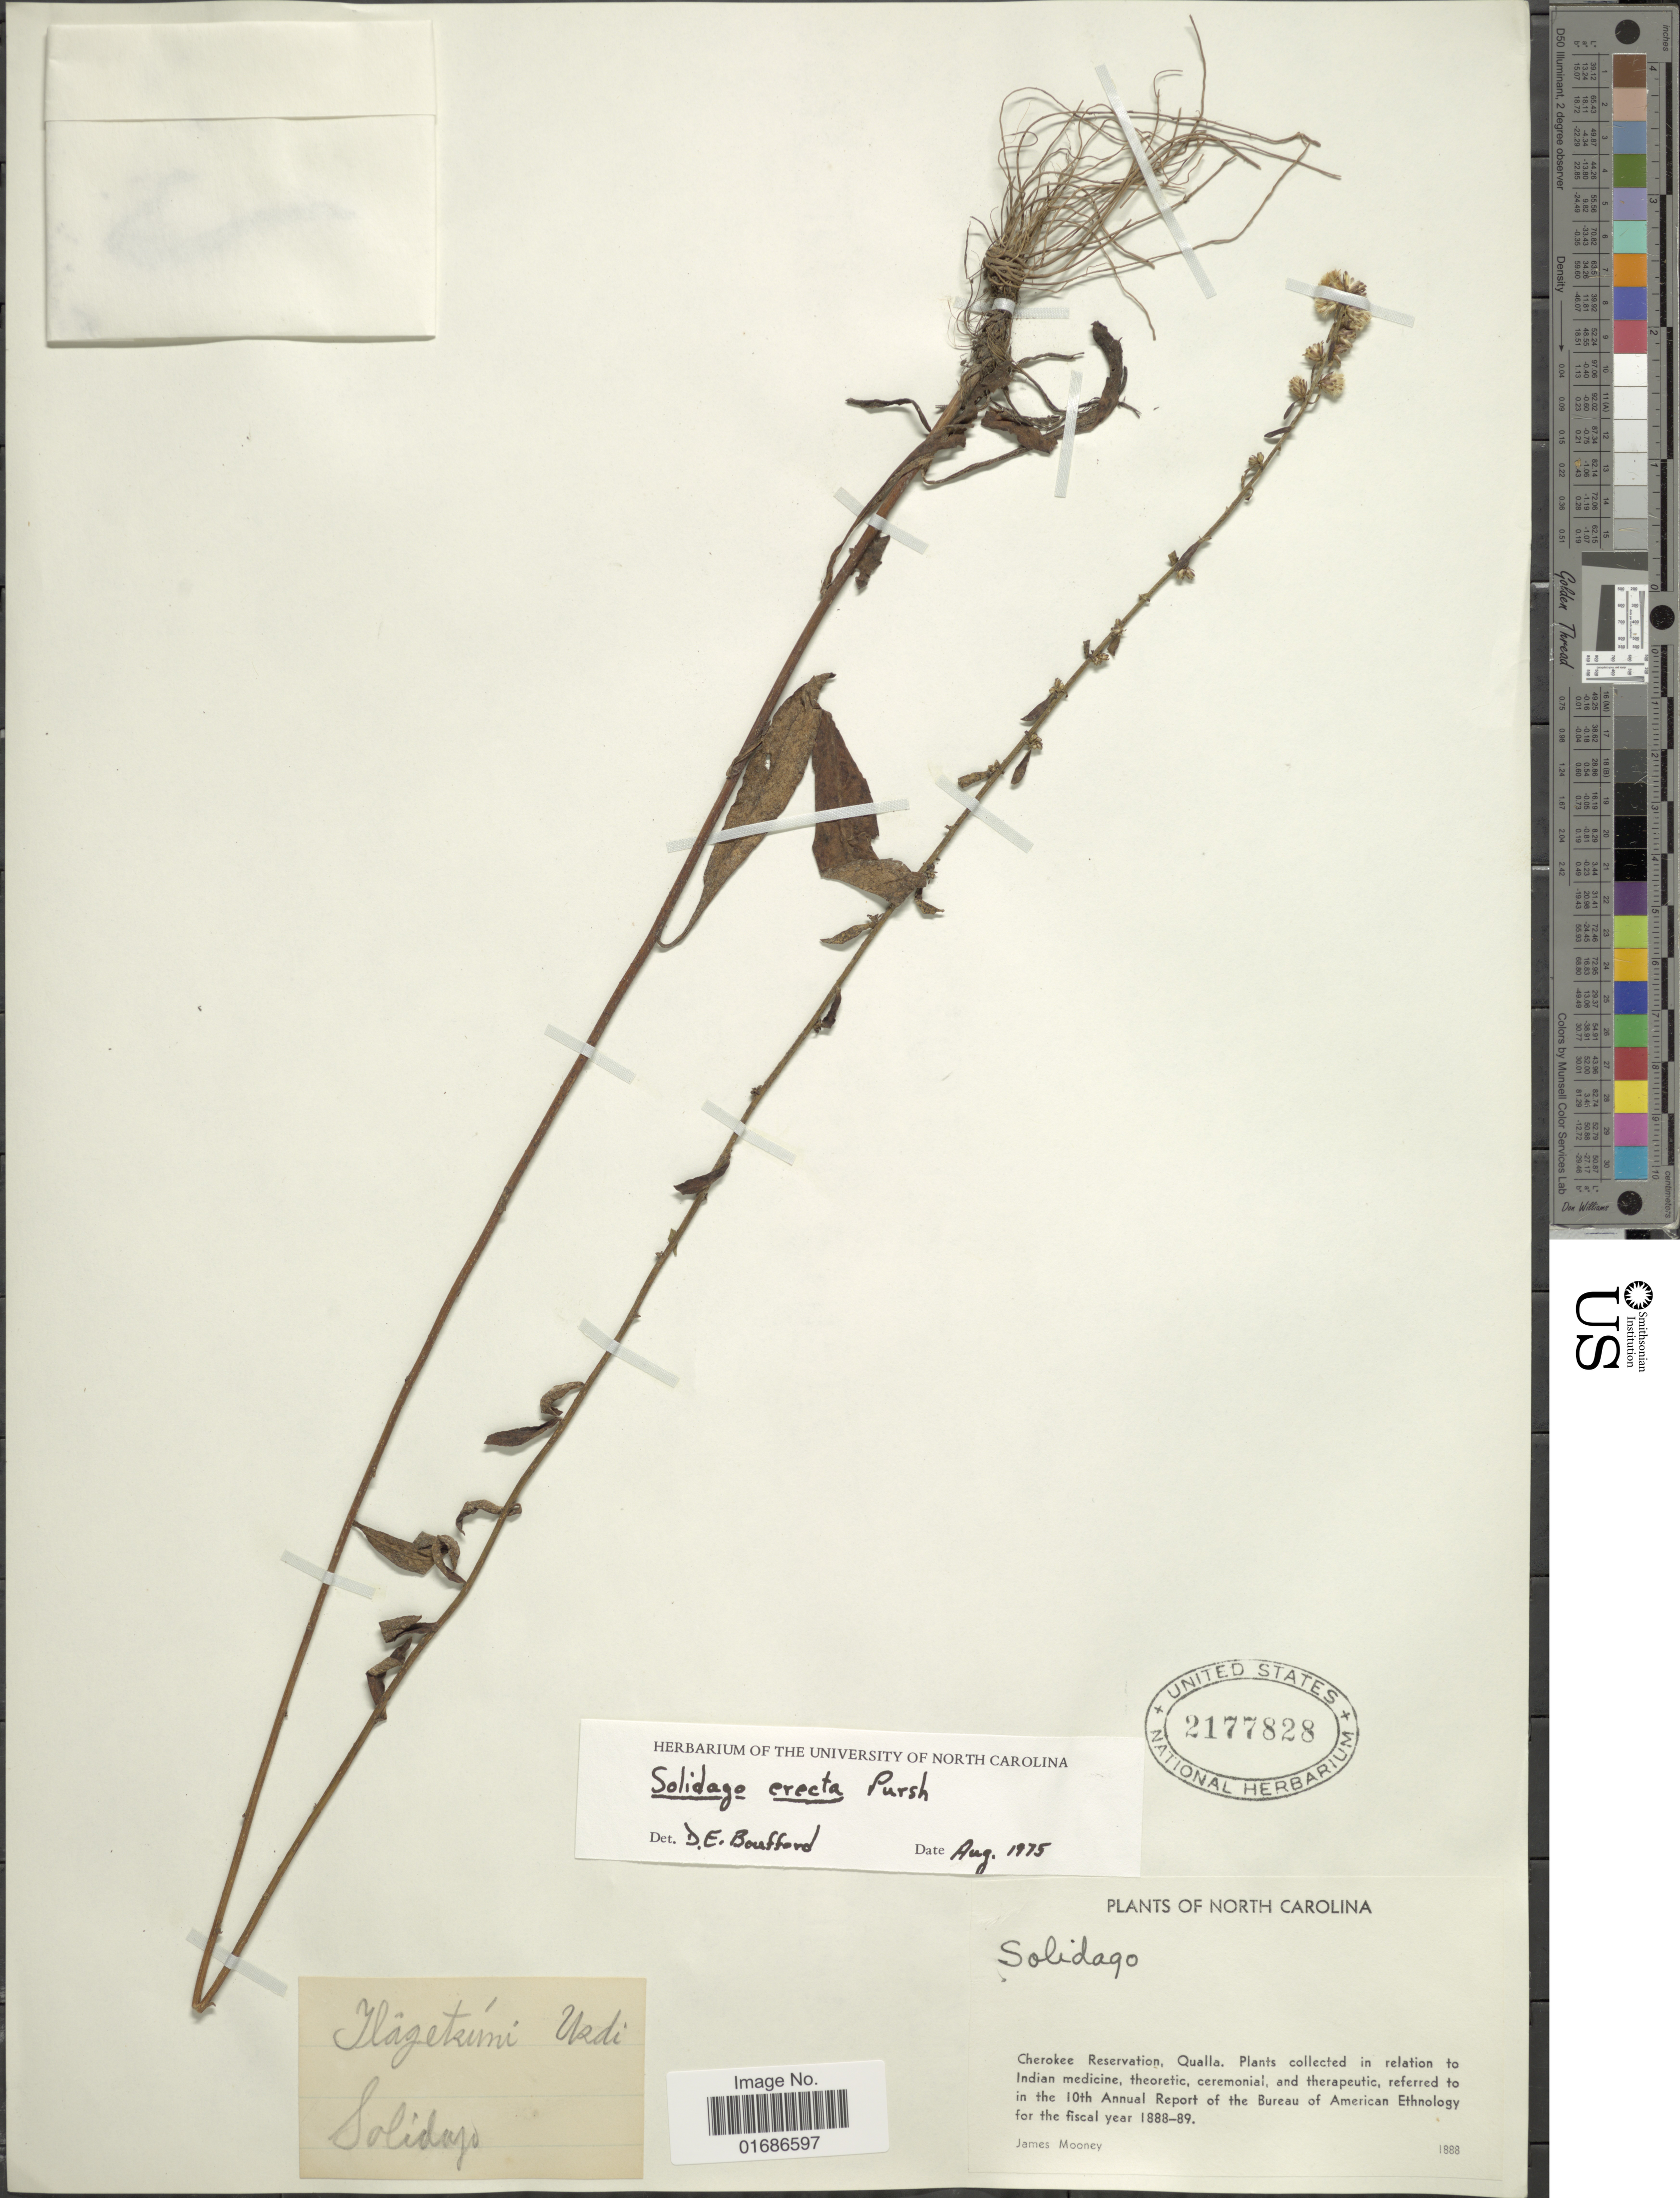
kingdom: Plantae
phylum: Tracheophyta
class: Magnoliopsida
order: Asterales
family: Asteraceae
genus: Solidago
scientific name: Solidago erecta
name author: Pursh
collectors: J. Mooney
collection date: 1888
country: United States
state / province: North Carolina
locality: Cherokee reservation, Qualla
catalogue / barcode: US 2177828